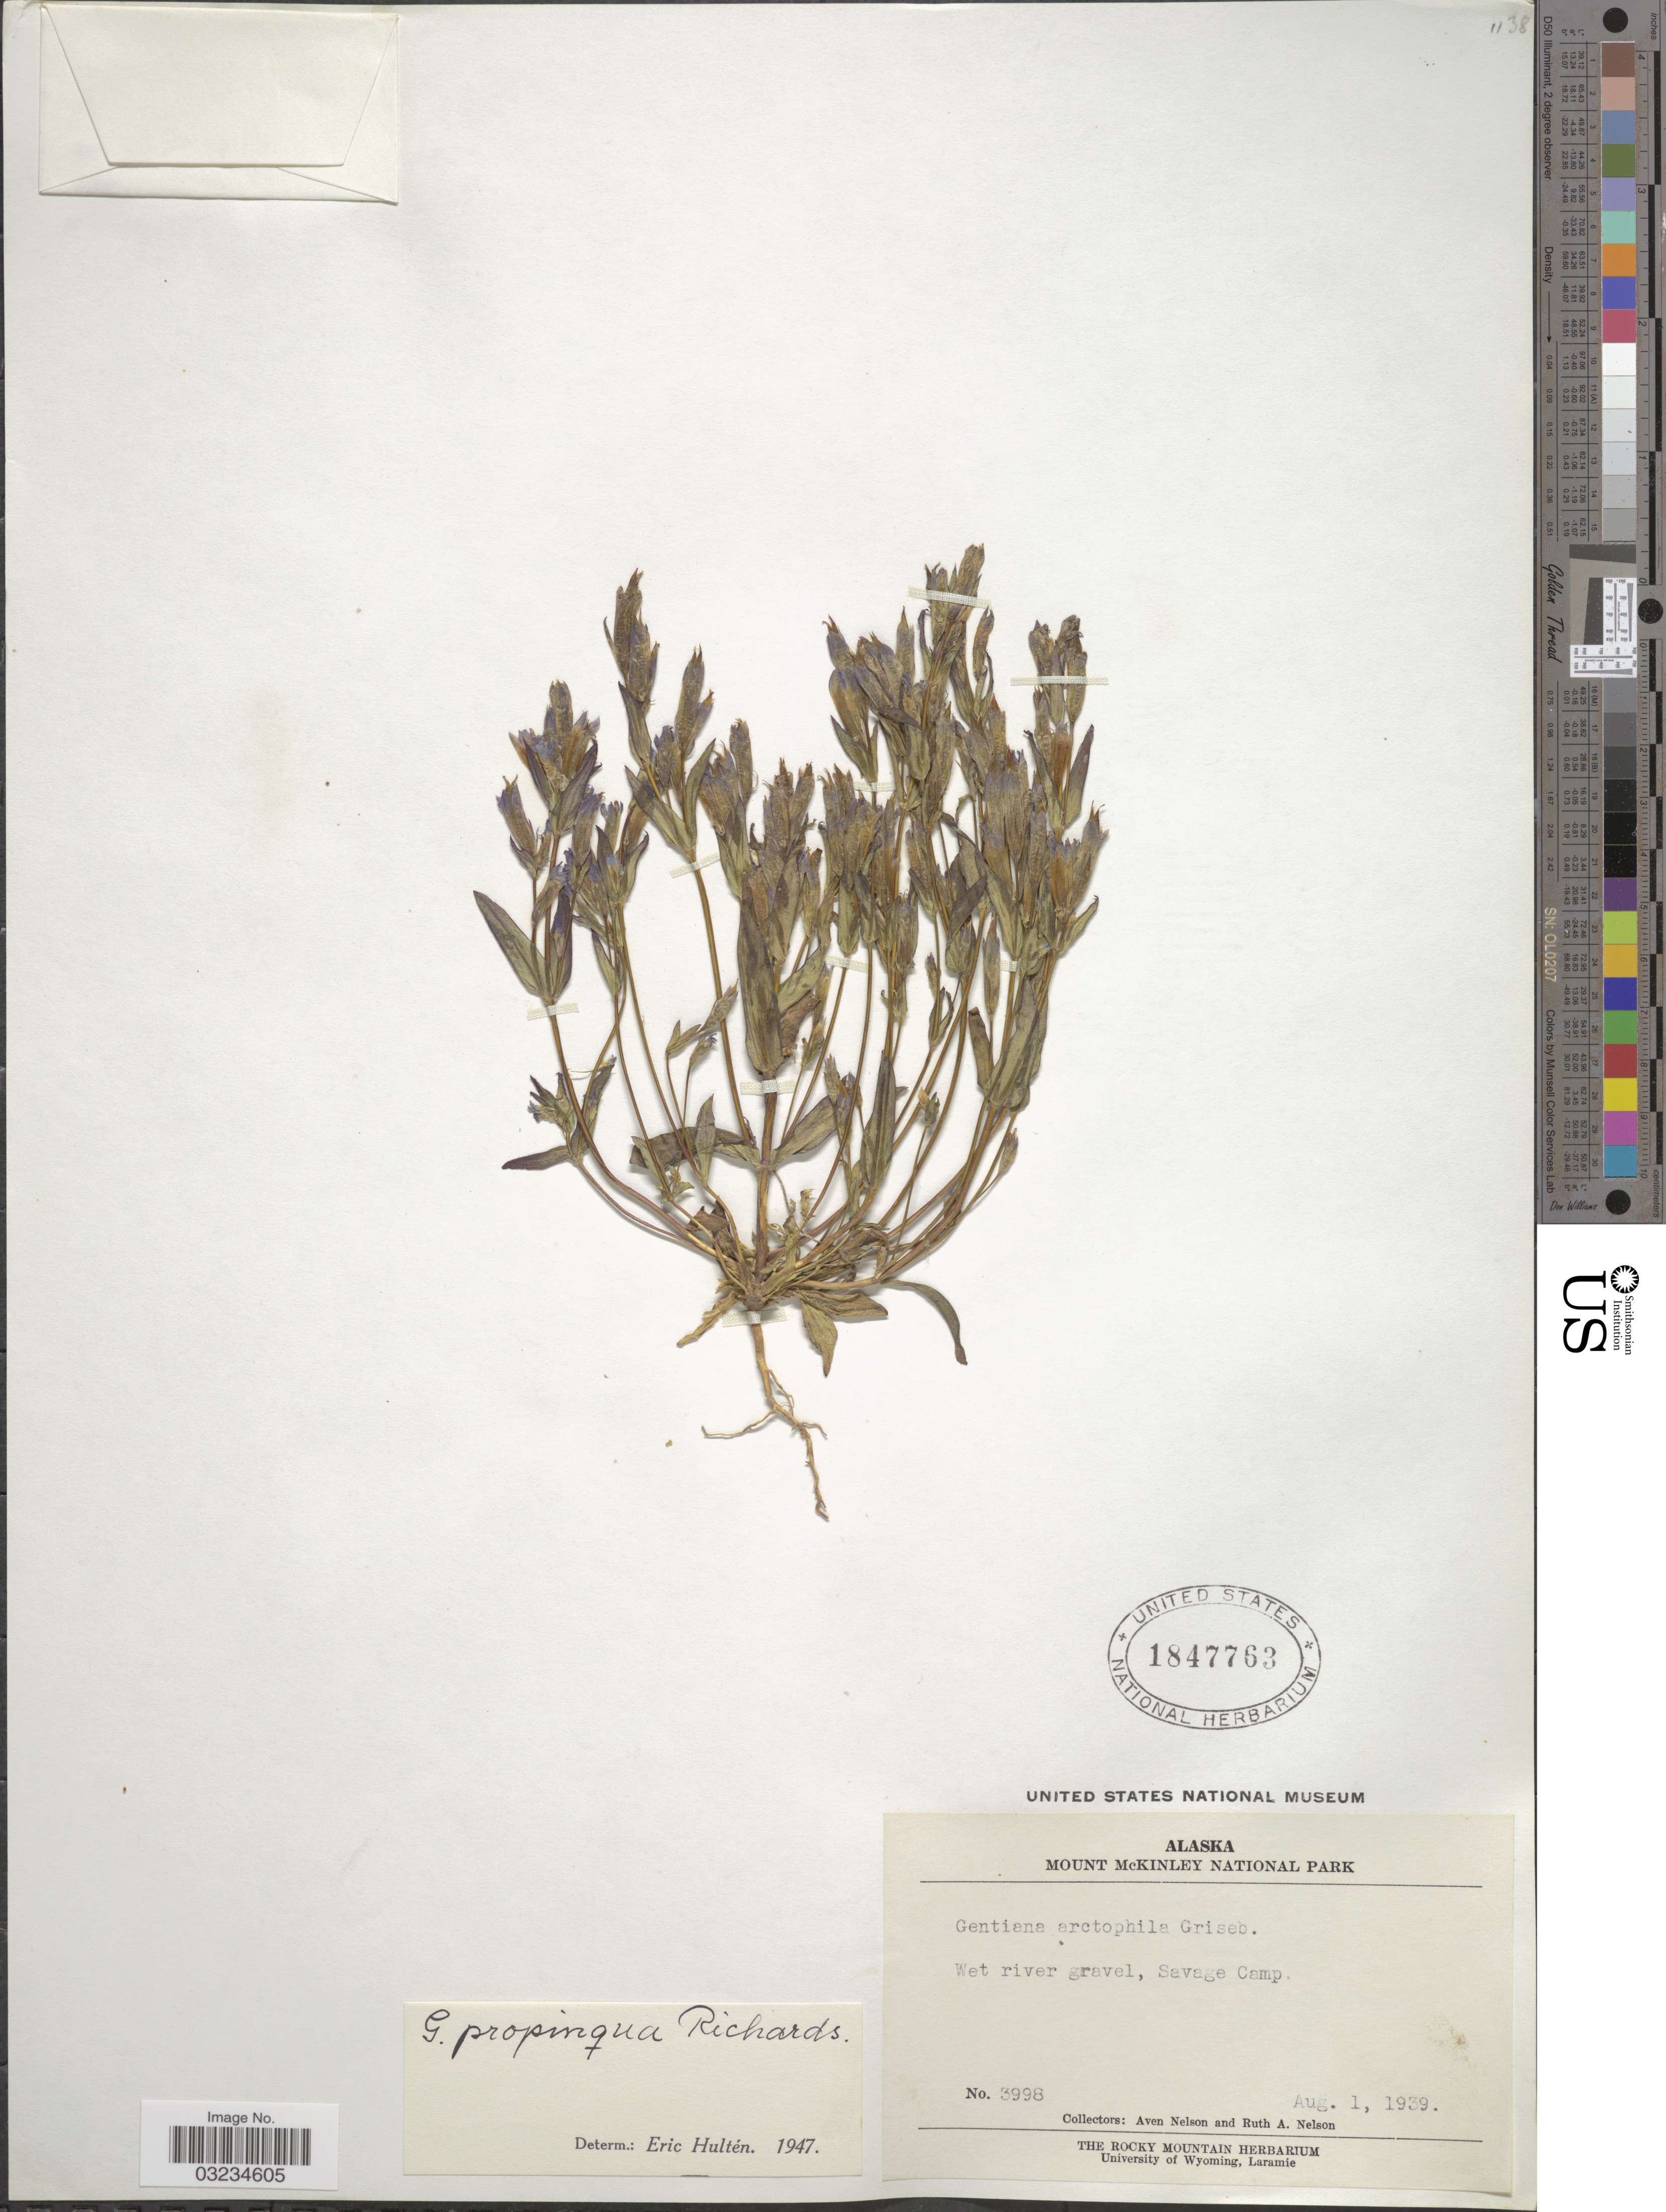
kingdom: Plantae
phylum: Tracheophyta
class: Magnoliopsida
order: Gentianales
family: Gentianaceae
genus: Gentiana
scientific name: Gentiana propinqua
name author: Richards.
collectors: A. Nelson & R. A. Nelson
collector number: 3998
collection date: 1939-08-01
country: United States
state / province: Alaska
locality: Mount McKinley National Park. Wet river gravel, Savage Camp.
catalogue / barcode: US 1847763